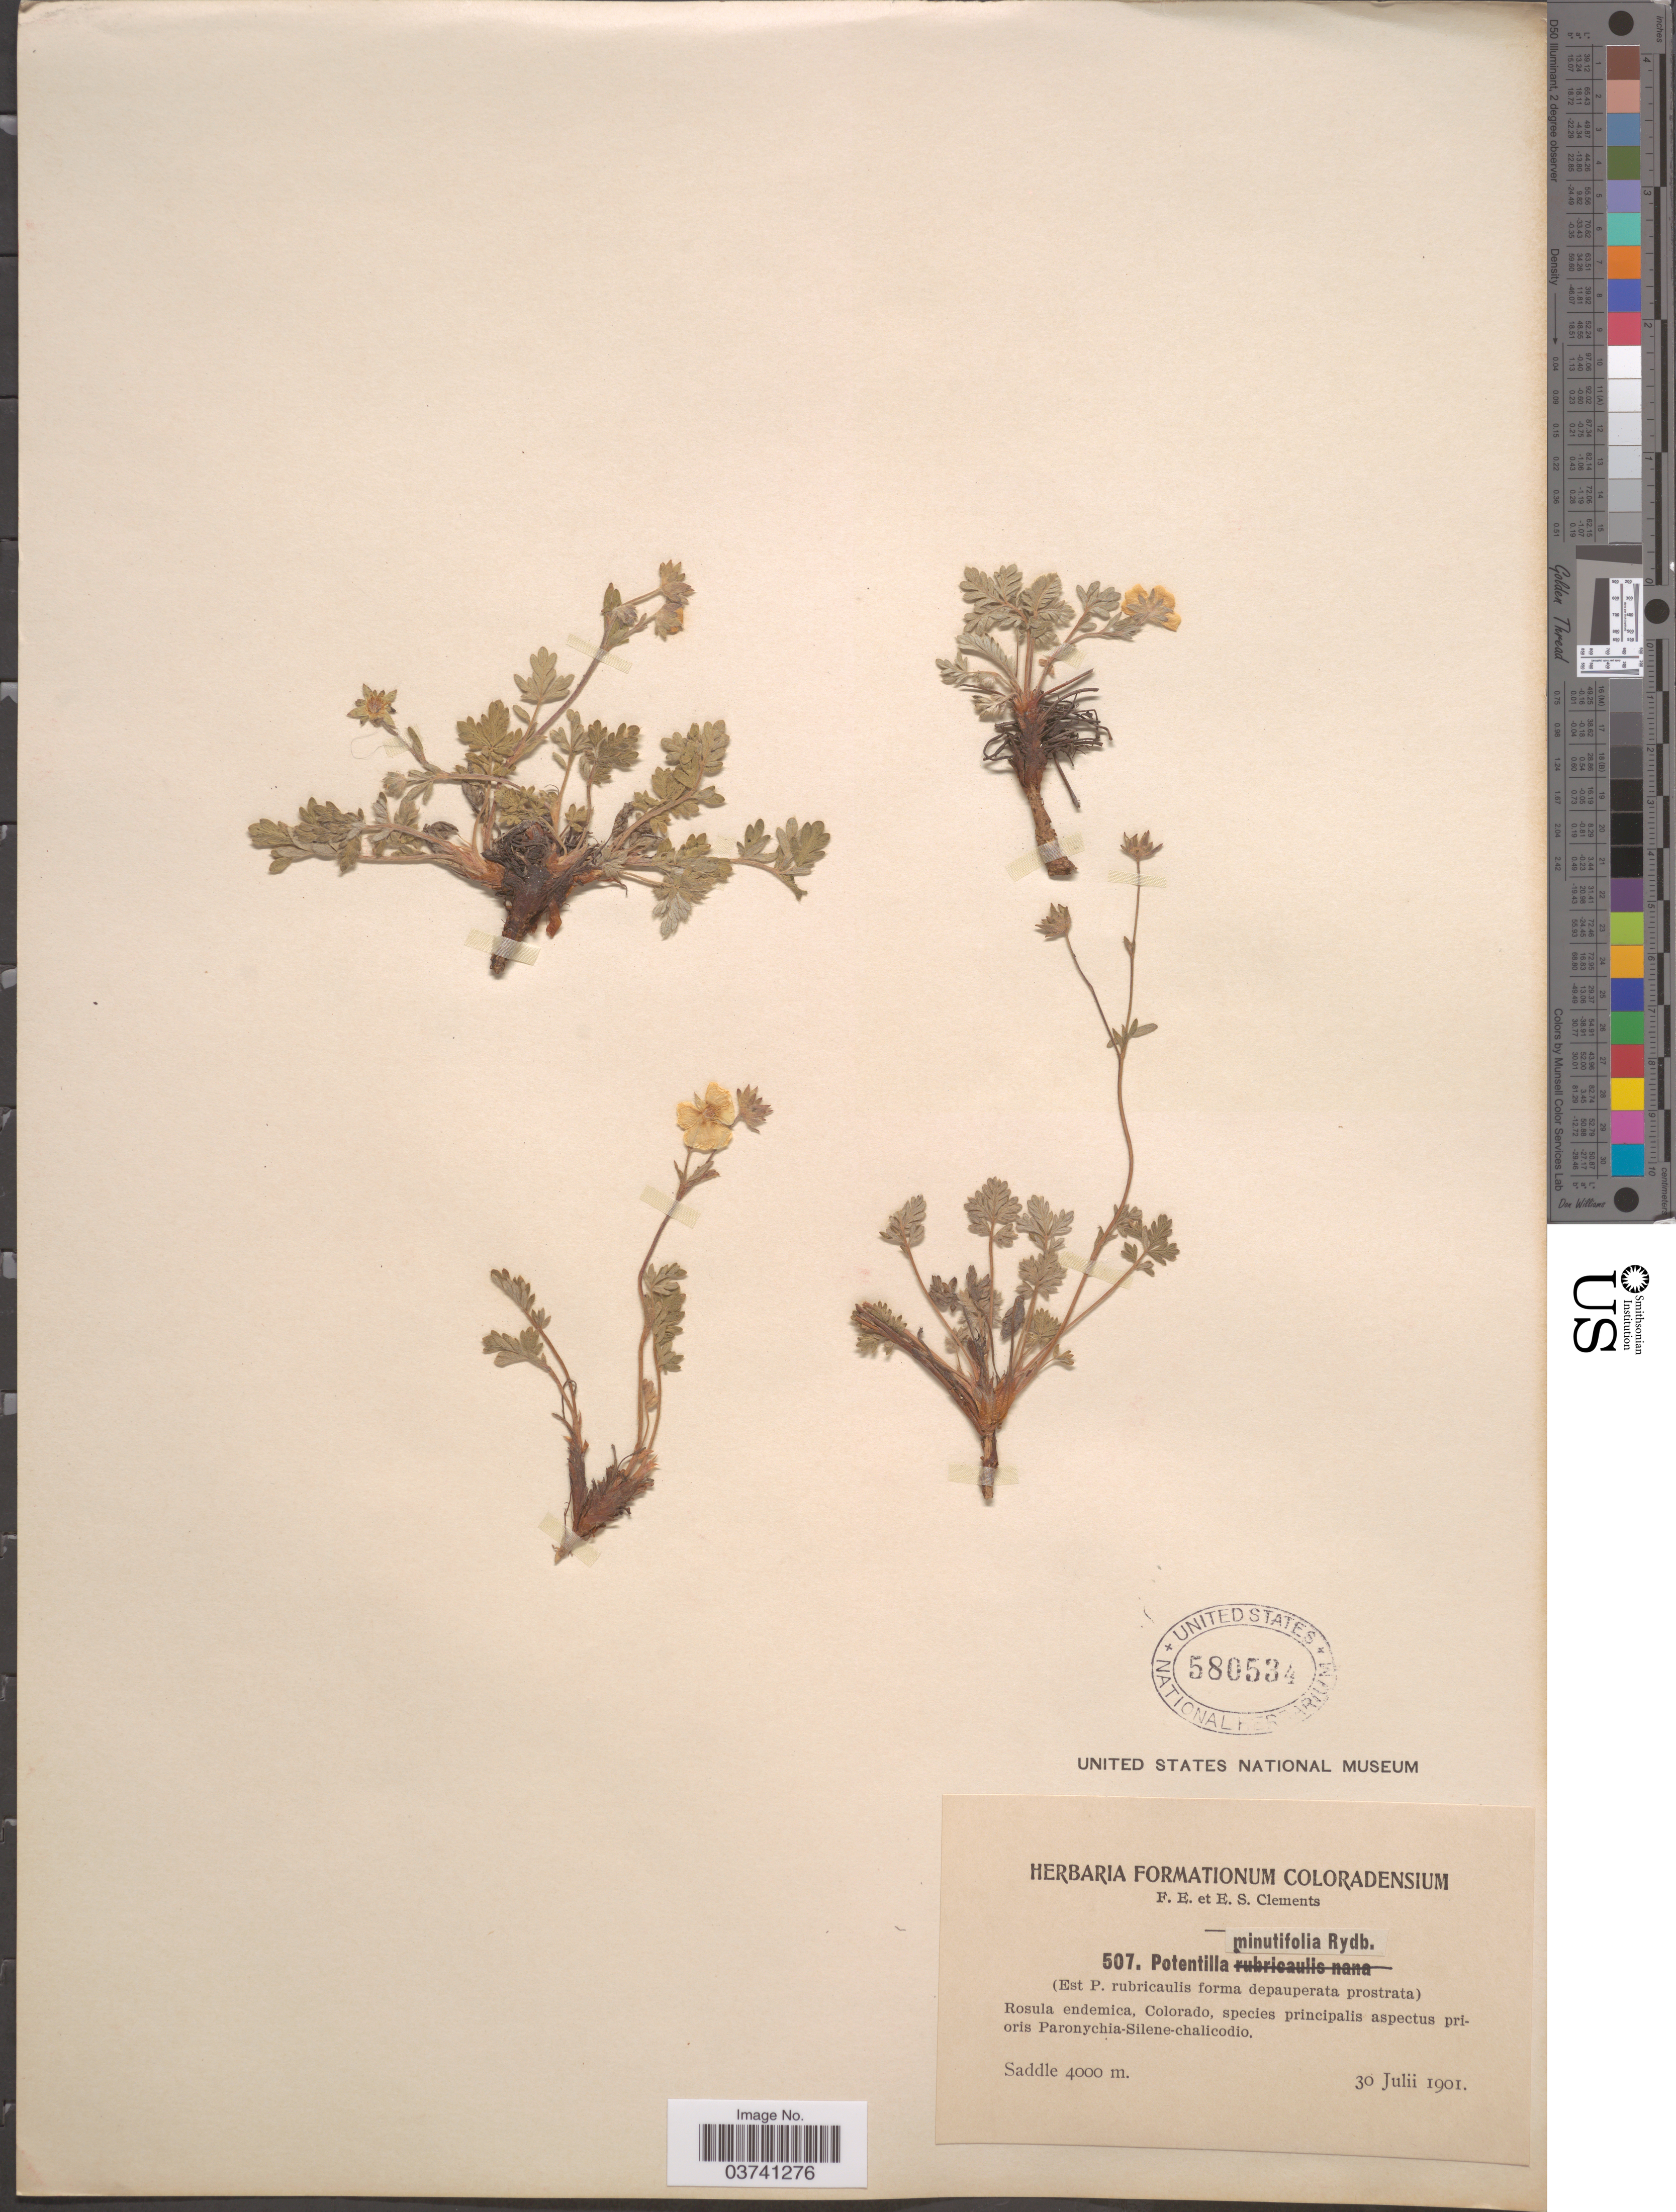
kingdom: Plantae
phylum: Tracheophyta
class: Magnoliopsida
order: Rosales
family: Rosaceae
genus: Potentilla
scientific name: Potentilla subjuga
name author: Rydb.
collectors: F. E. Clements & E. S. Clements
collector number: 507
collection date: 1901-07-30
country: United States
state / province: Colorado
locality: Saddle.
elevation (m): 4000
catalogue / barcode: US 580534